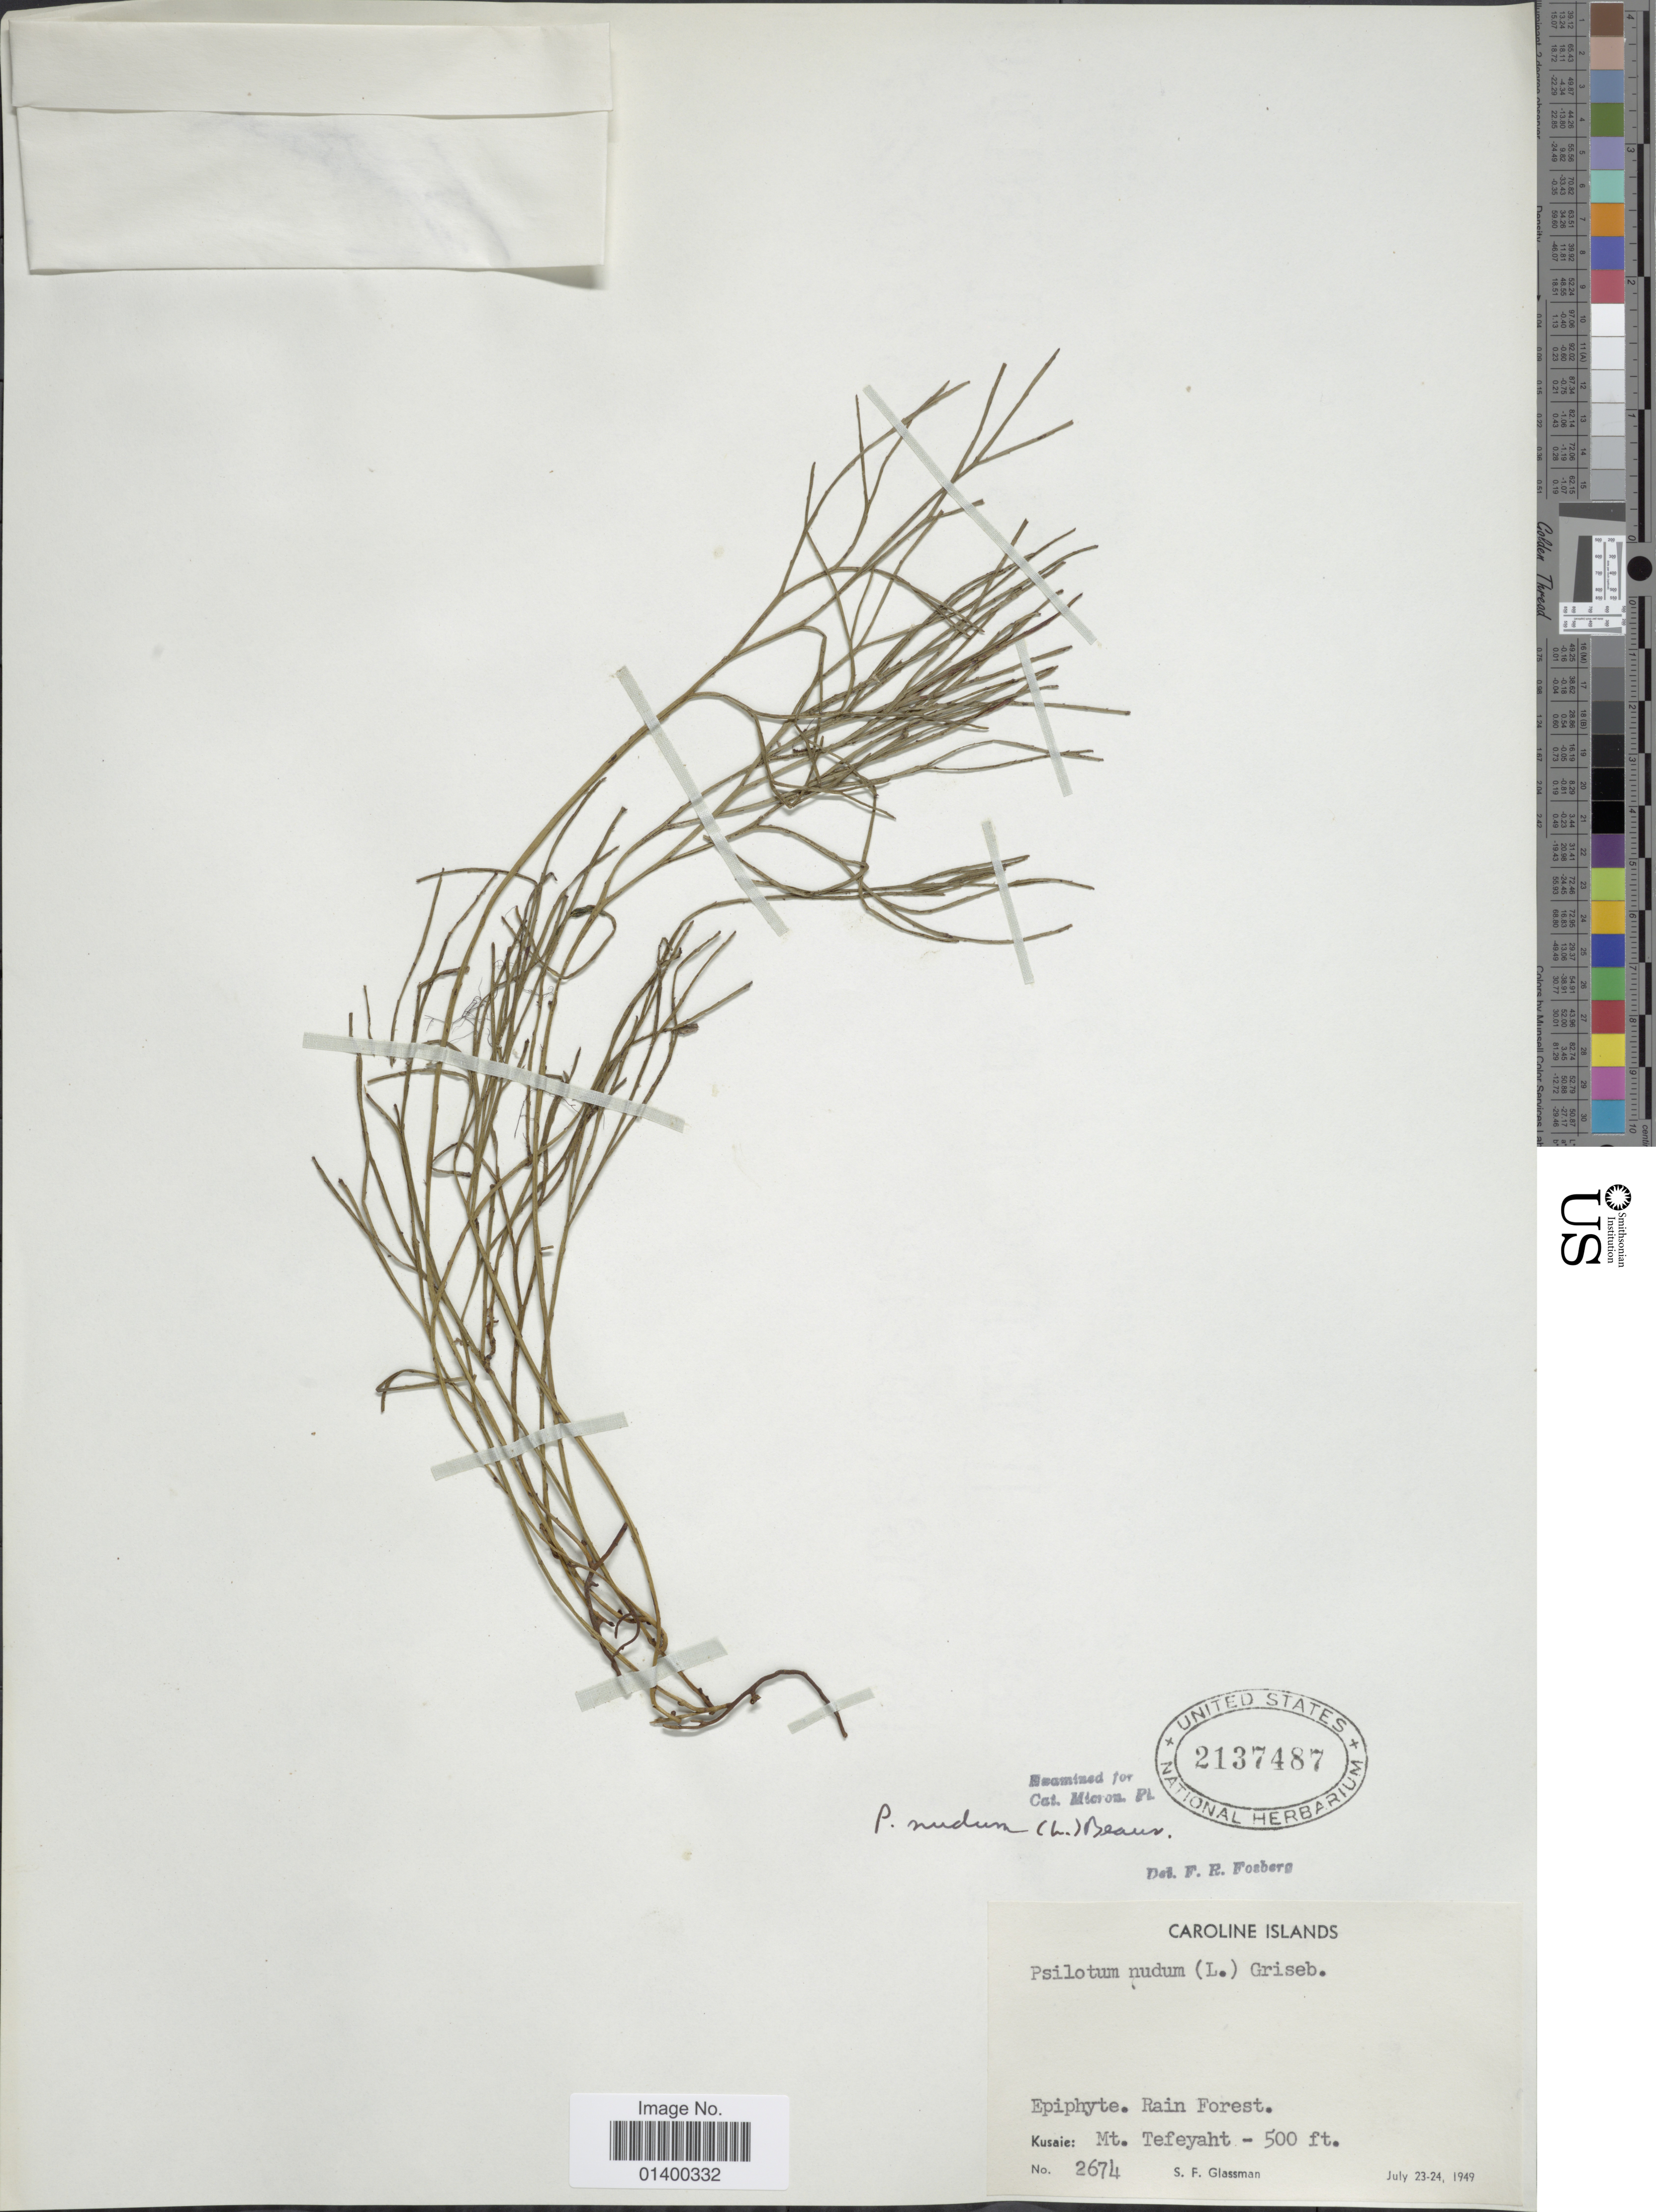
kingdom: Plantae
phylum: Tracheophyta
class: Polypodiopsida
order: Psilotales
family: Psilotaceae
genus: Psilotum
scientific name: Psilotum nudum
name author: (L.) P. Beauv.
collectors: S. F. Glassman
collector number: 2674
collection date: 1949-07-23/1949-07-24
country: Micronesia, Federated States of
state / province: Kosrae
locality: Caroline Islands, Kusaie: Mt. Tefeyaht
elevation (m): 152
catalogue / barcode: US 2137487